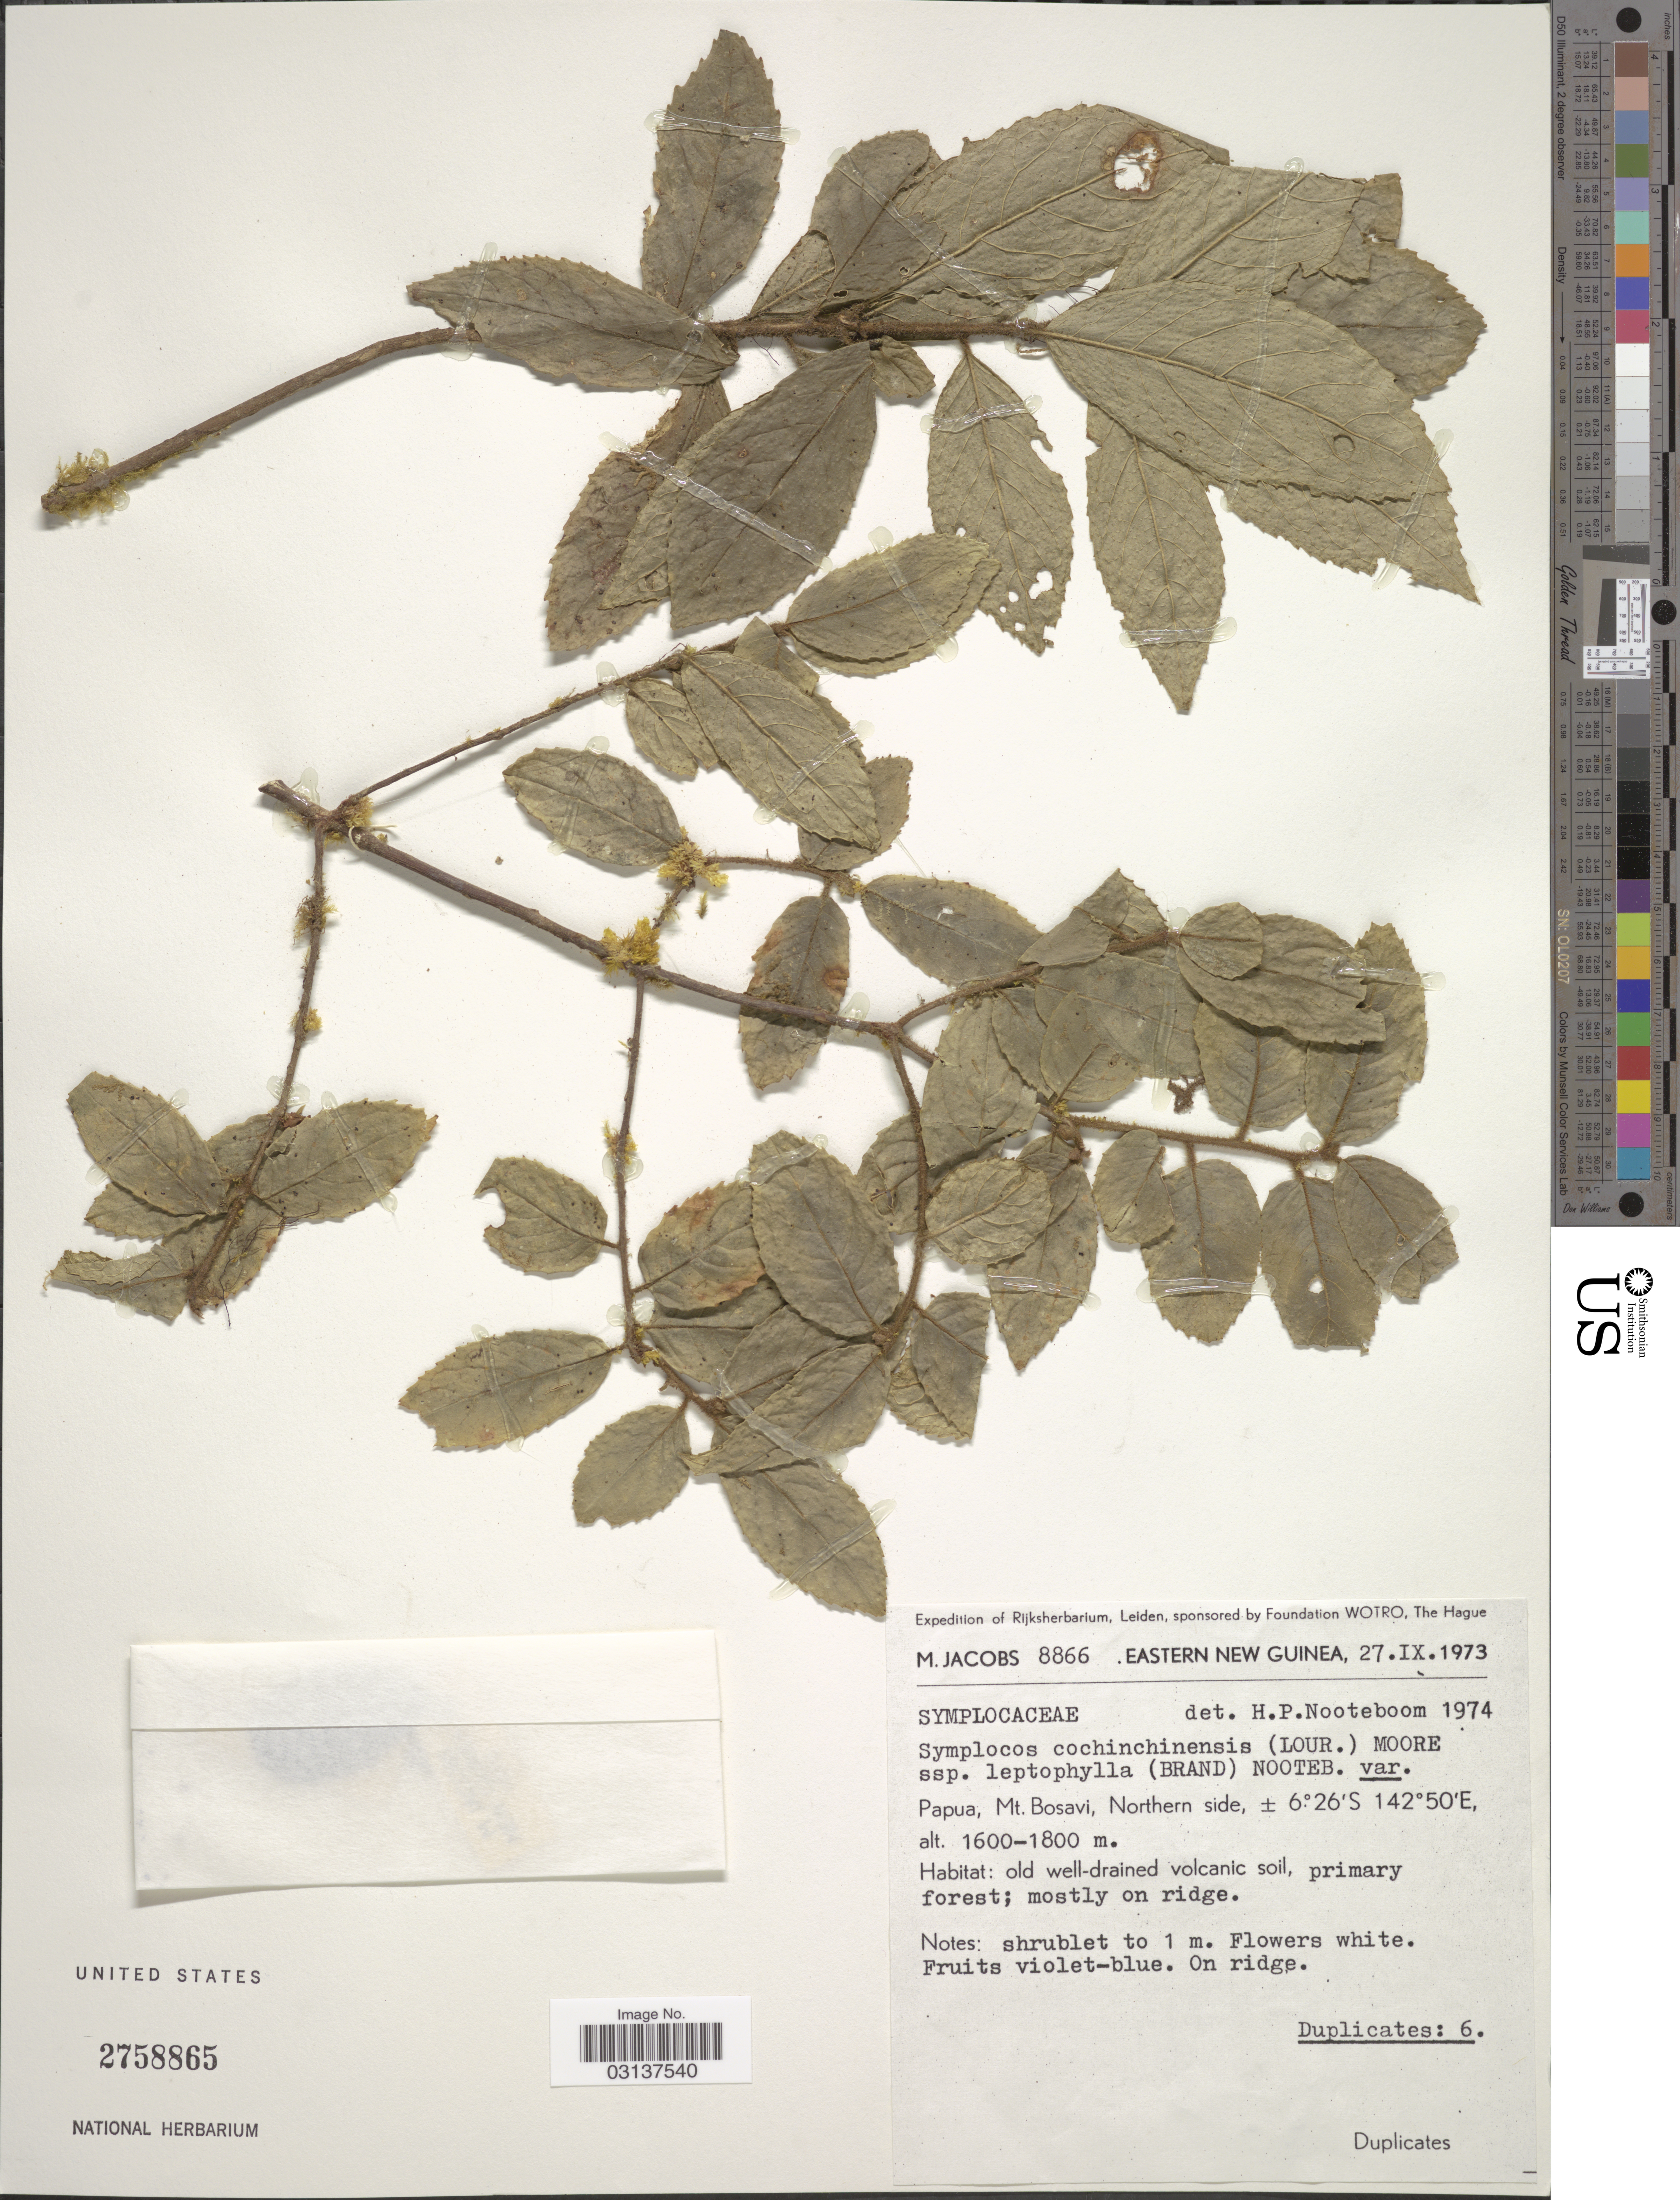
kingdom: Plantae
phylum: Tracheophyta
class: Magnoliopsida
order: Ericales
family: Symplocaceae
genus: Symplocos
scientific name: Symplocos cochinchinensis var. leptophylla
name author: (Brand) Noot.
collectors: M. Jacobs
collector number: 8866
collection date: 1973-09-27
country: Papua New Guinea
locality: Eastern New Guinea, Papua, Mt. Bosavi, Northern side.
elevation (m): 1600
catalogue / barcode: US 2758865